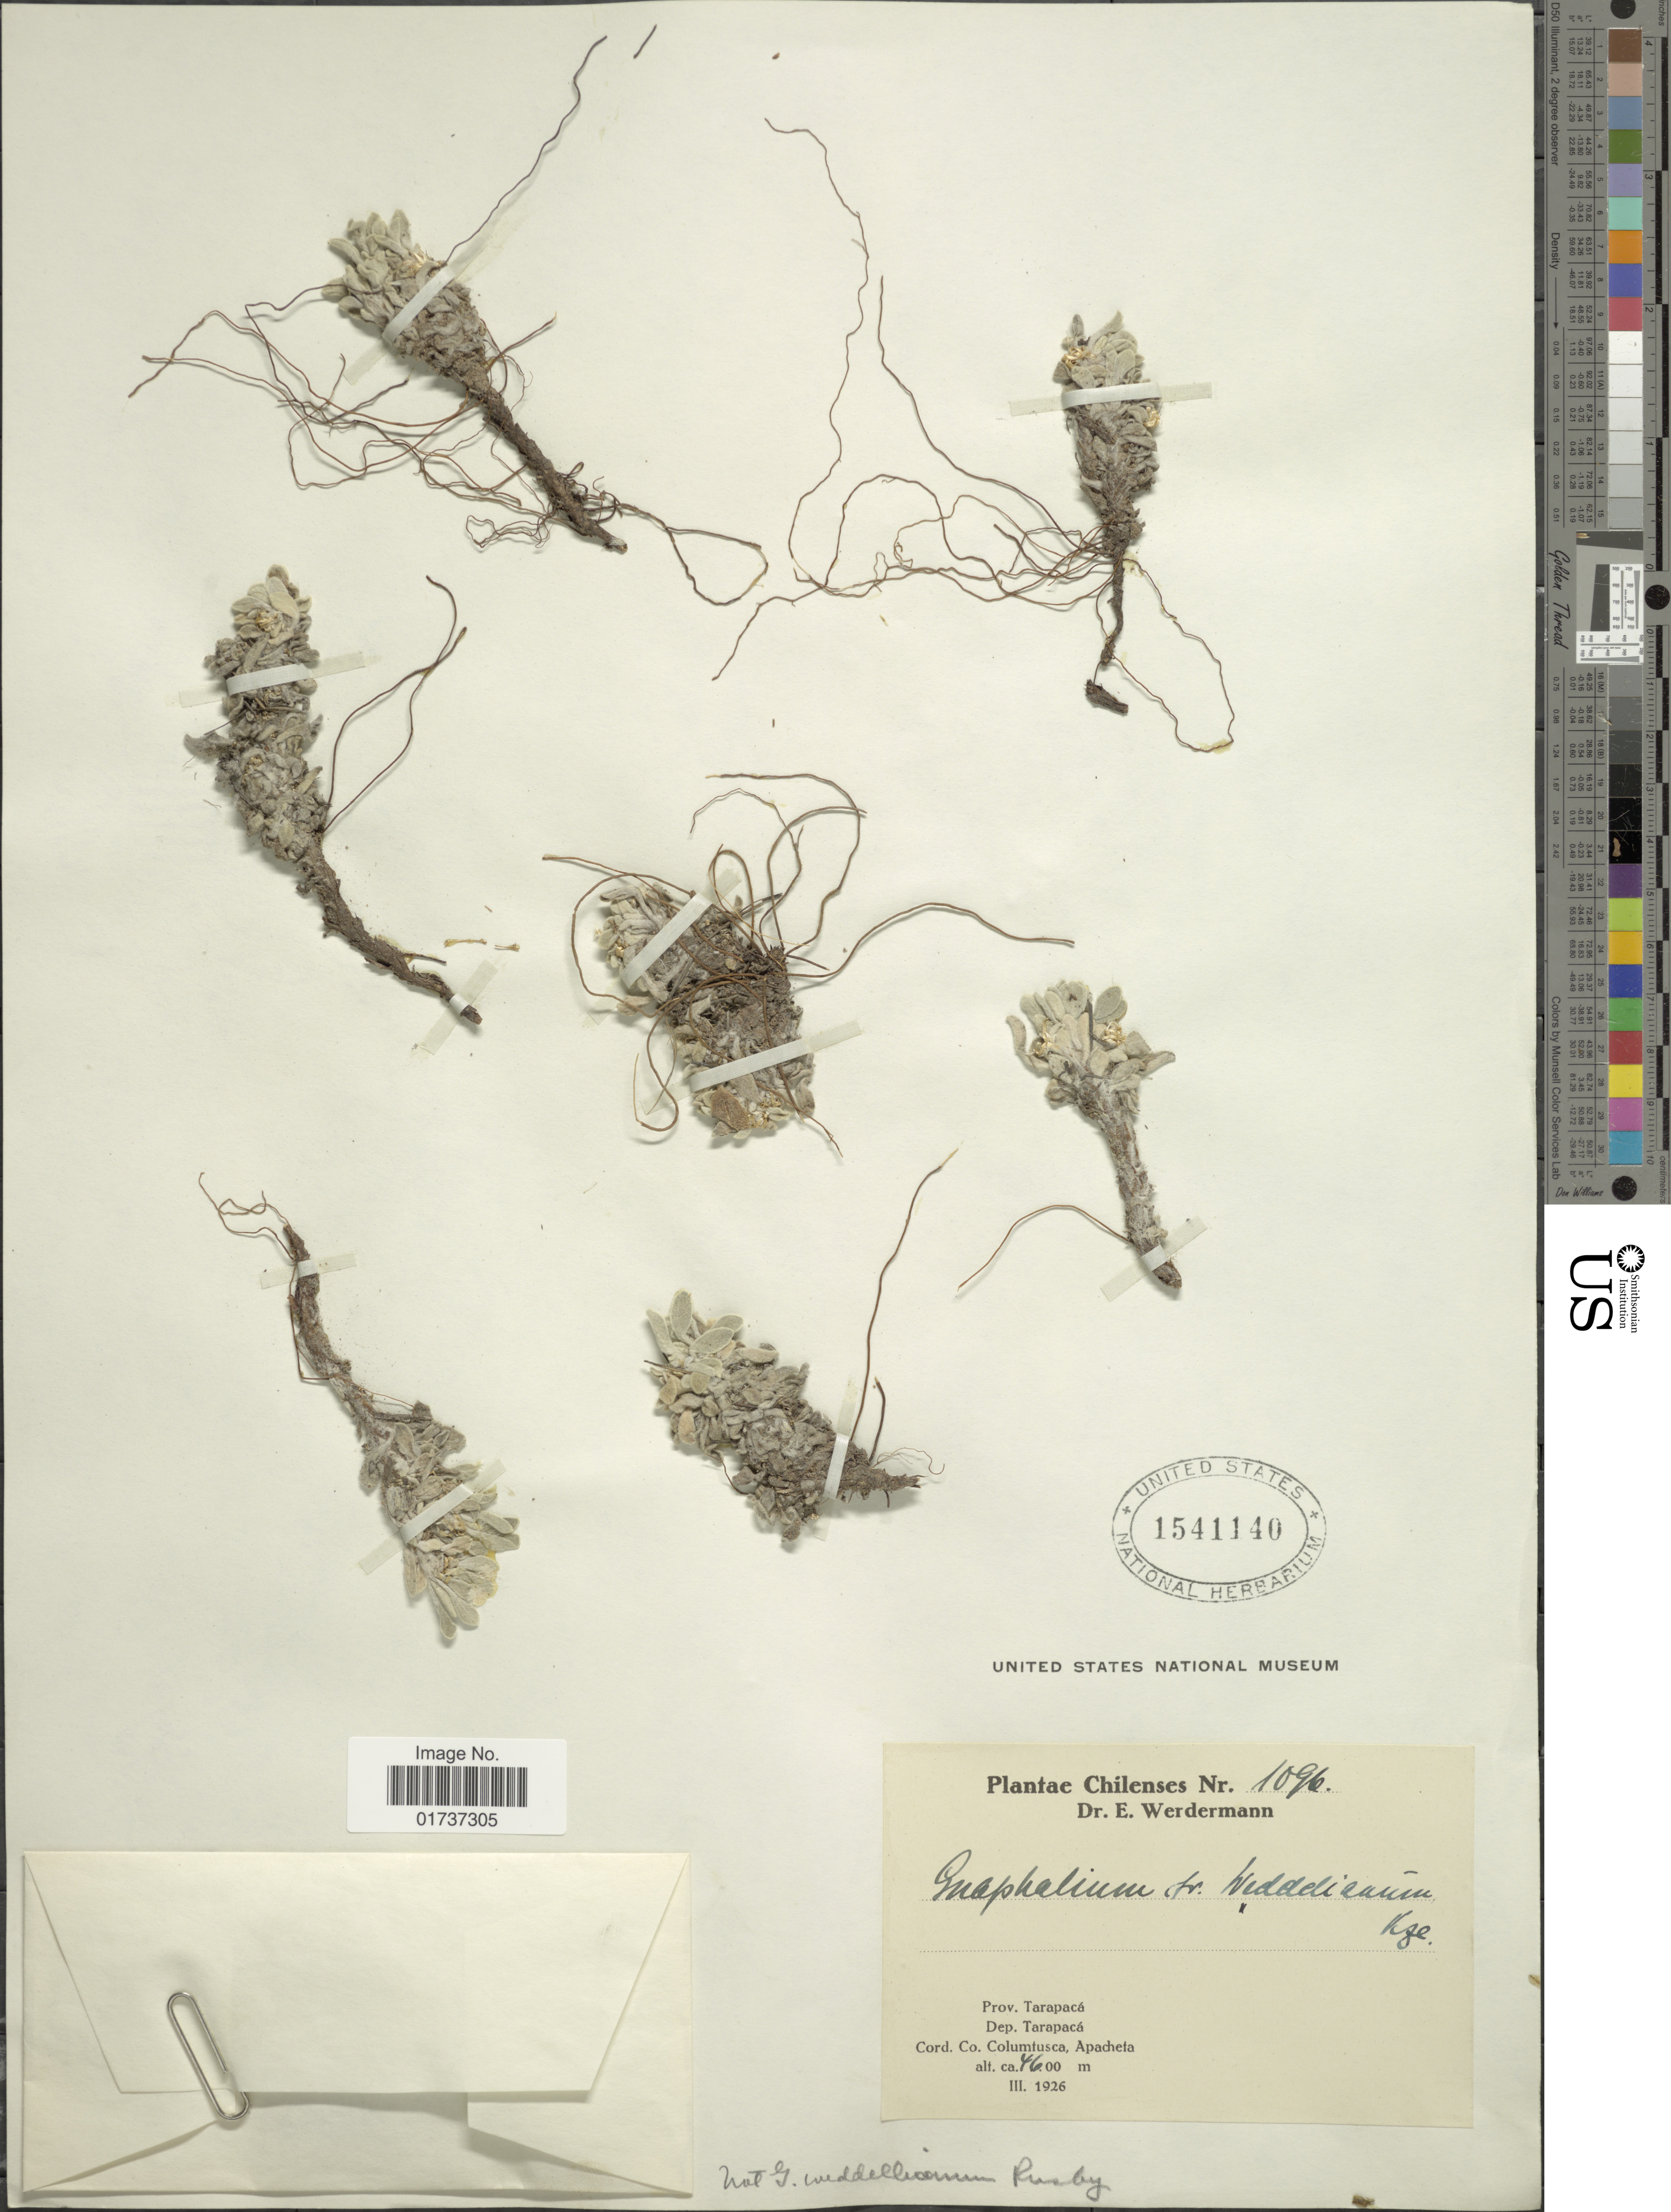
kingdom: Plantae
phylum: Tracheophyta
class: Magnoliopsida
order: Asterales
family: Asteraceae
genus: Gnaphalium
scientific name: Gnaphalium sp.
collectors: E. Wedermann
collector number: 1096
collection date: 1926-03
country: Chile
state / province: Tarapacá (I)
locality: Dep. Taracapa, Cord Co Columtusca, Apacheta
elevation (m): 4600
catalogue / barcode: US 1541140